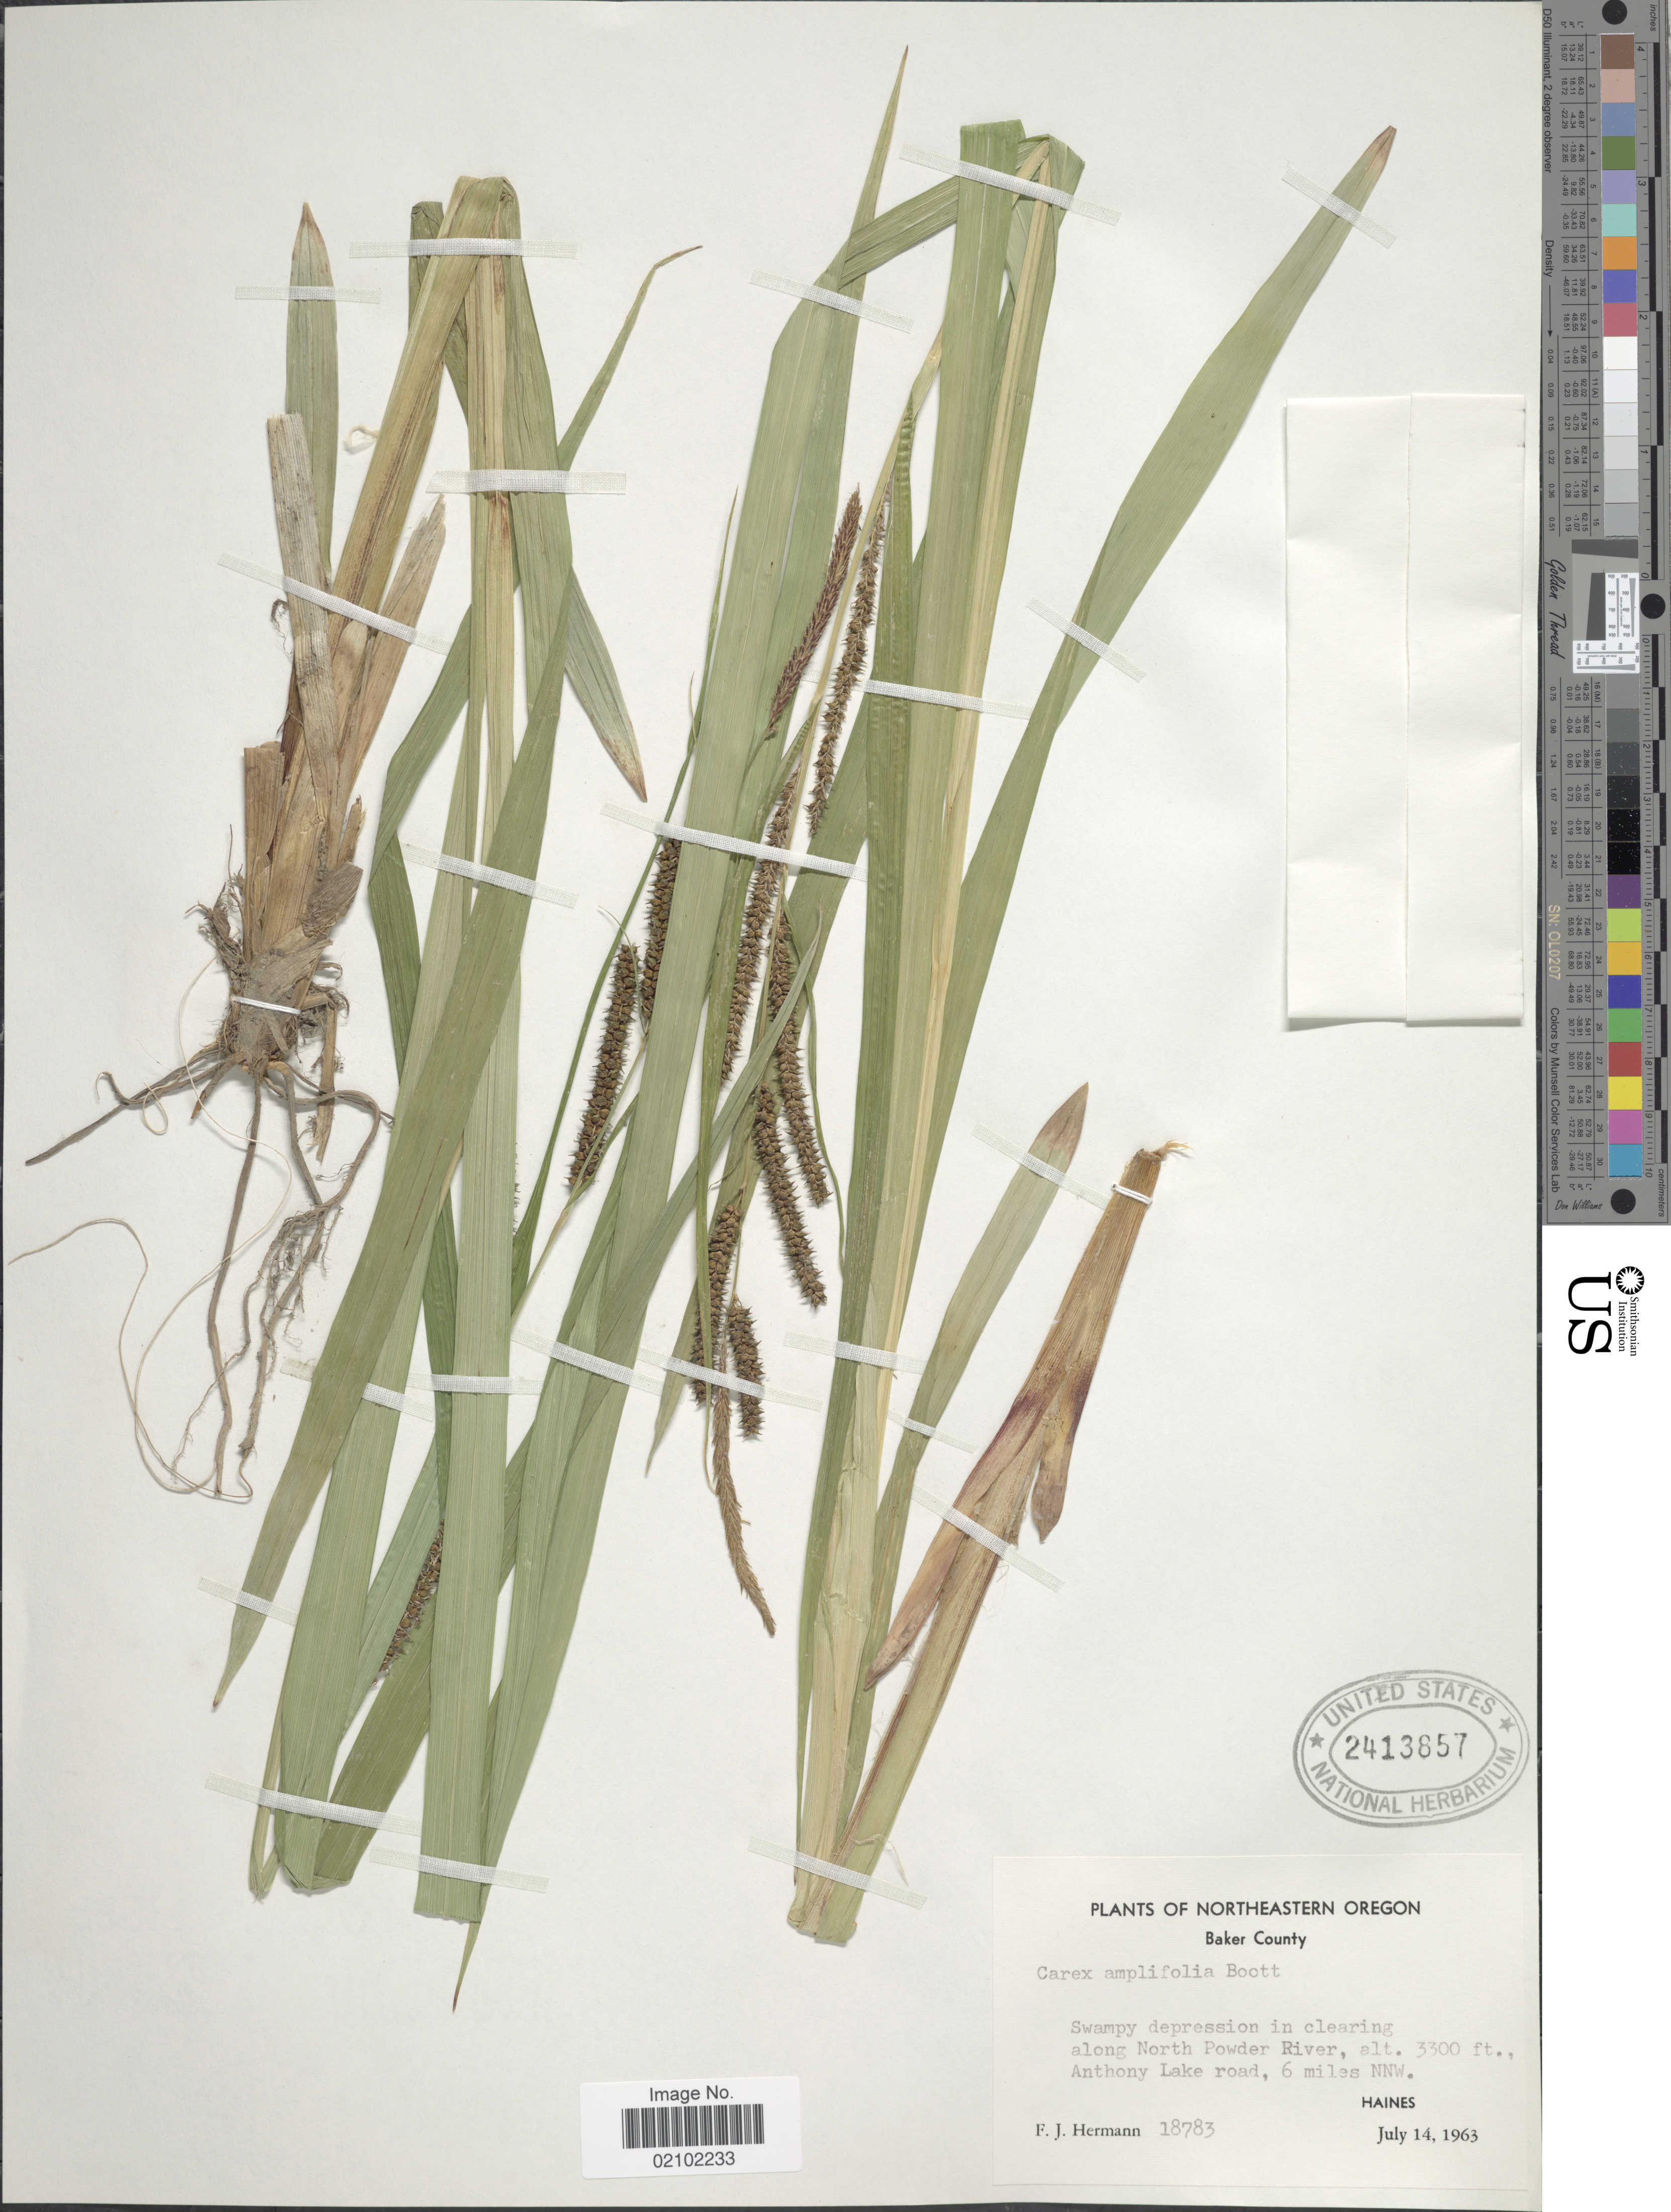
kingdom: Plantae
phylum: Tracheophyta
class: Liliopsida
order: Poales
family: Cyperaceae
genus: Carex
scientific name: Carex amplifolia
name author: Boott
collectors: F. J. Hermann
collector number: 18783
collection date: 1963-07-14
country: United States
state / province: Oregon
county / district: Baker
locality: Northeastern Oregon. Baker County. Along North Powder River, Anthony Lake Road, 6 miles NNW Haines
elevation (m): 1006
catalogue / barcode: US 2413857